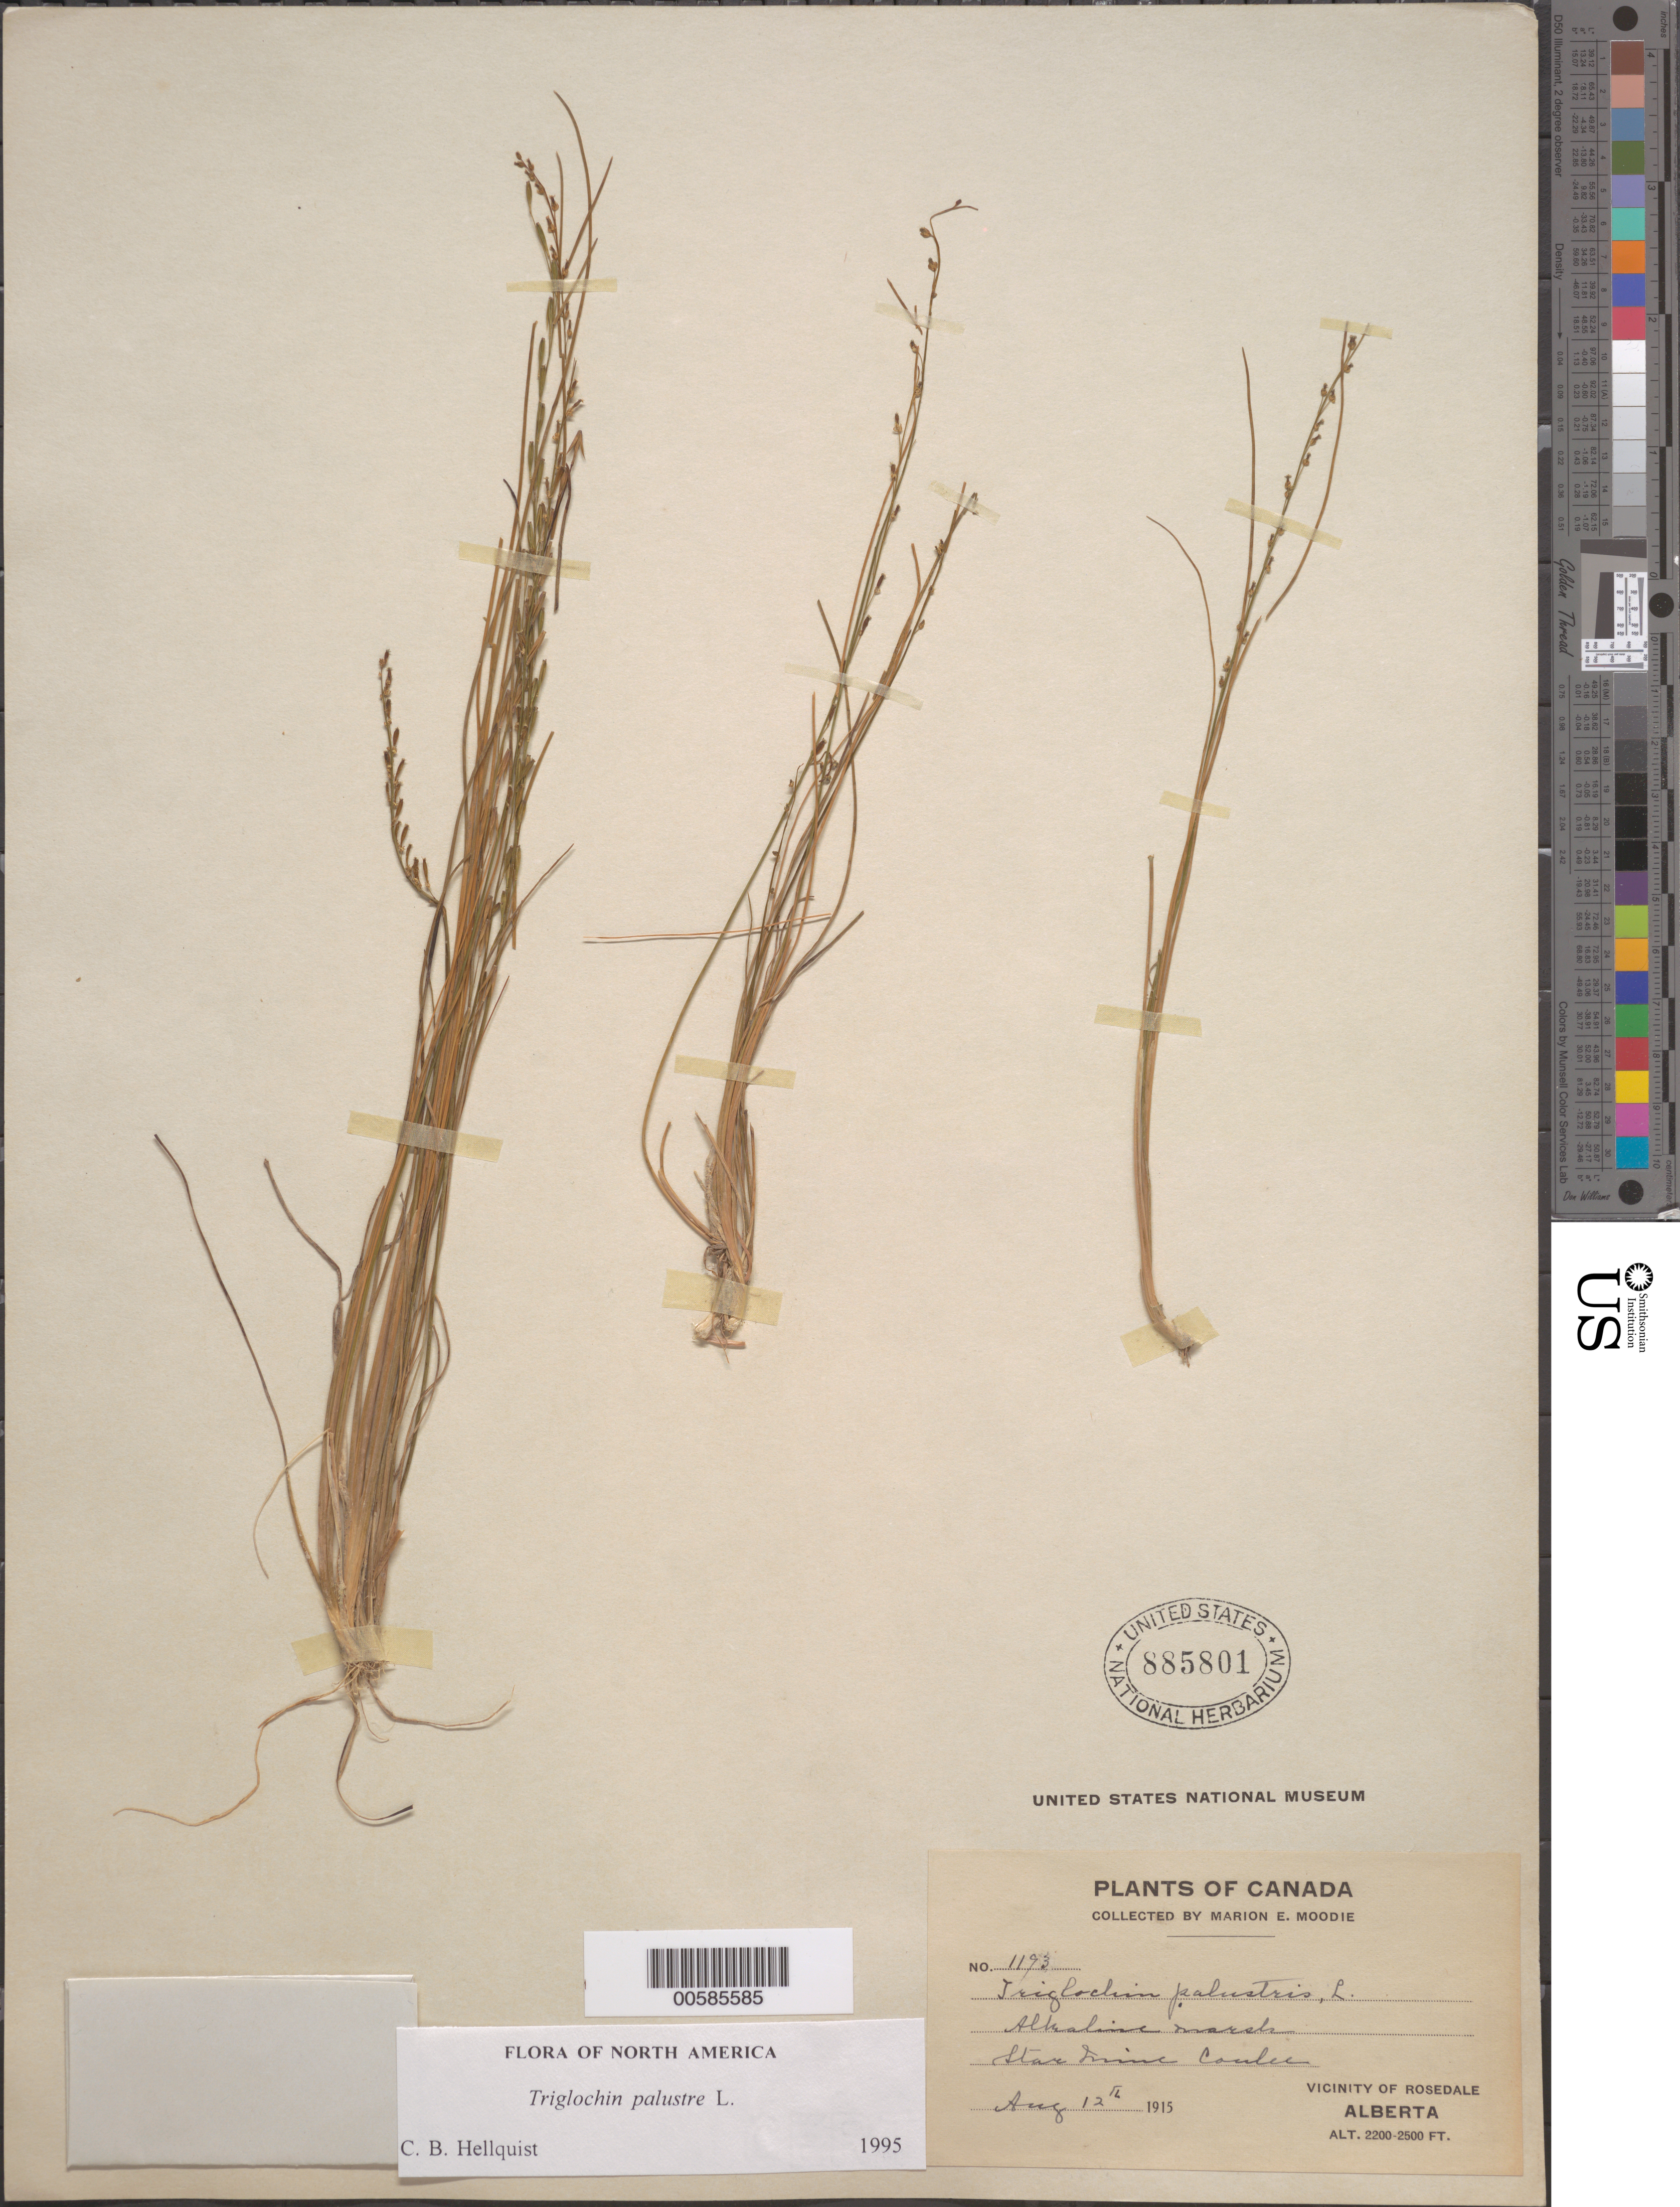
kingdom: Plantae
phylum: Tracheophyta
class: Liliopsida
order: Alismatales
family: Juncaginaceae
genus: Triglochin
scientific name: Triglochin palustris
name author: L.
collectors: M. E. Moodie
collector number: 1193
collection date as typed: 12 Aug 1915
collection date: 1915-08-12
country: Canada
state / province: Alberta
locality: Star Mine Coulee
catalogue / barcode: US 885801